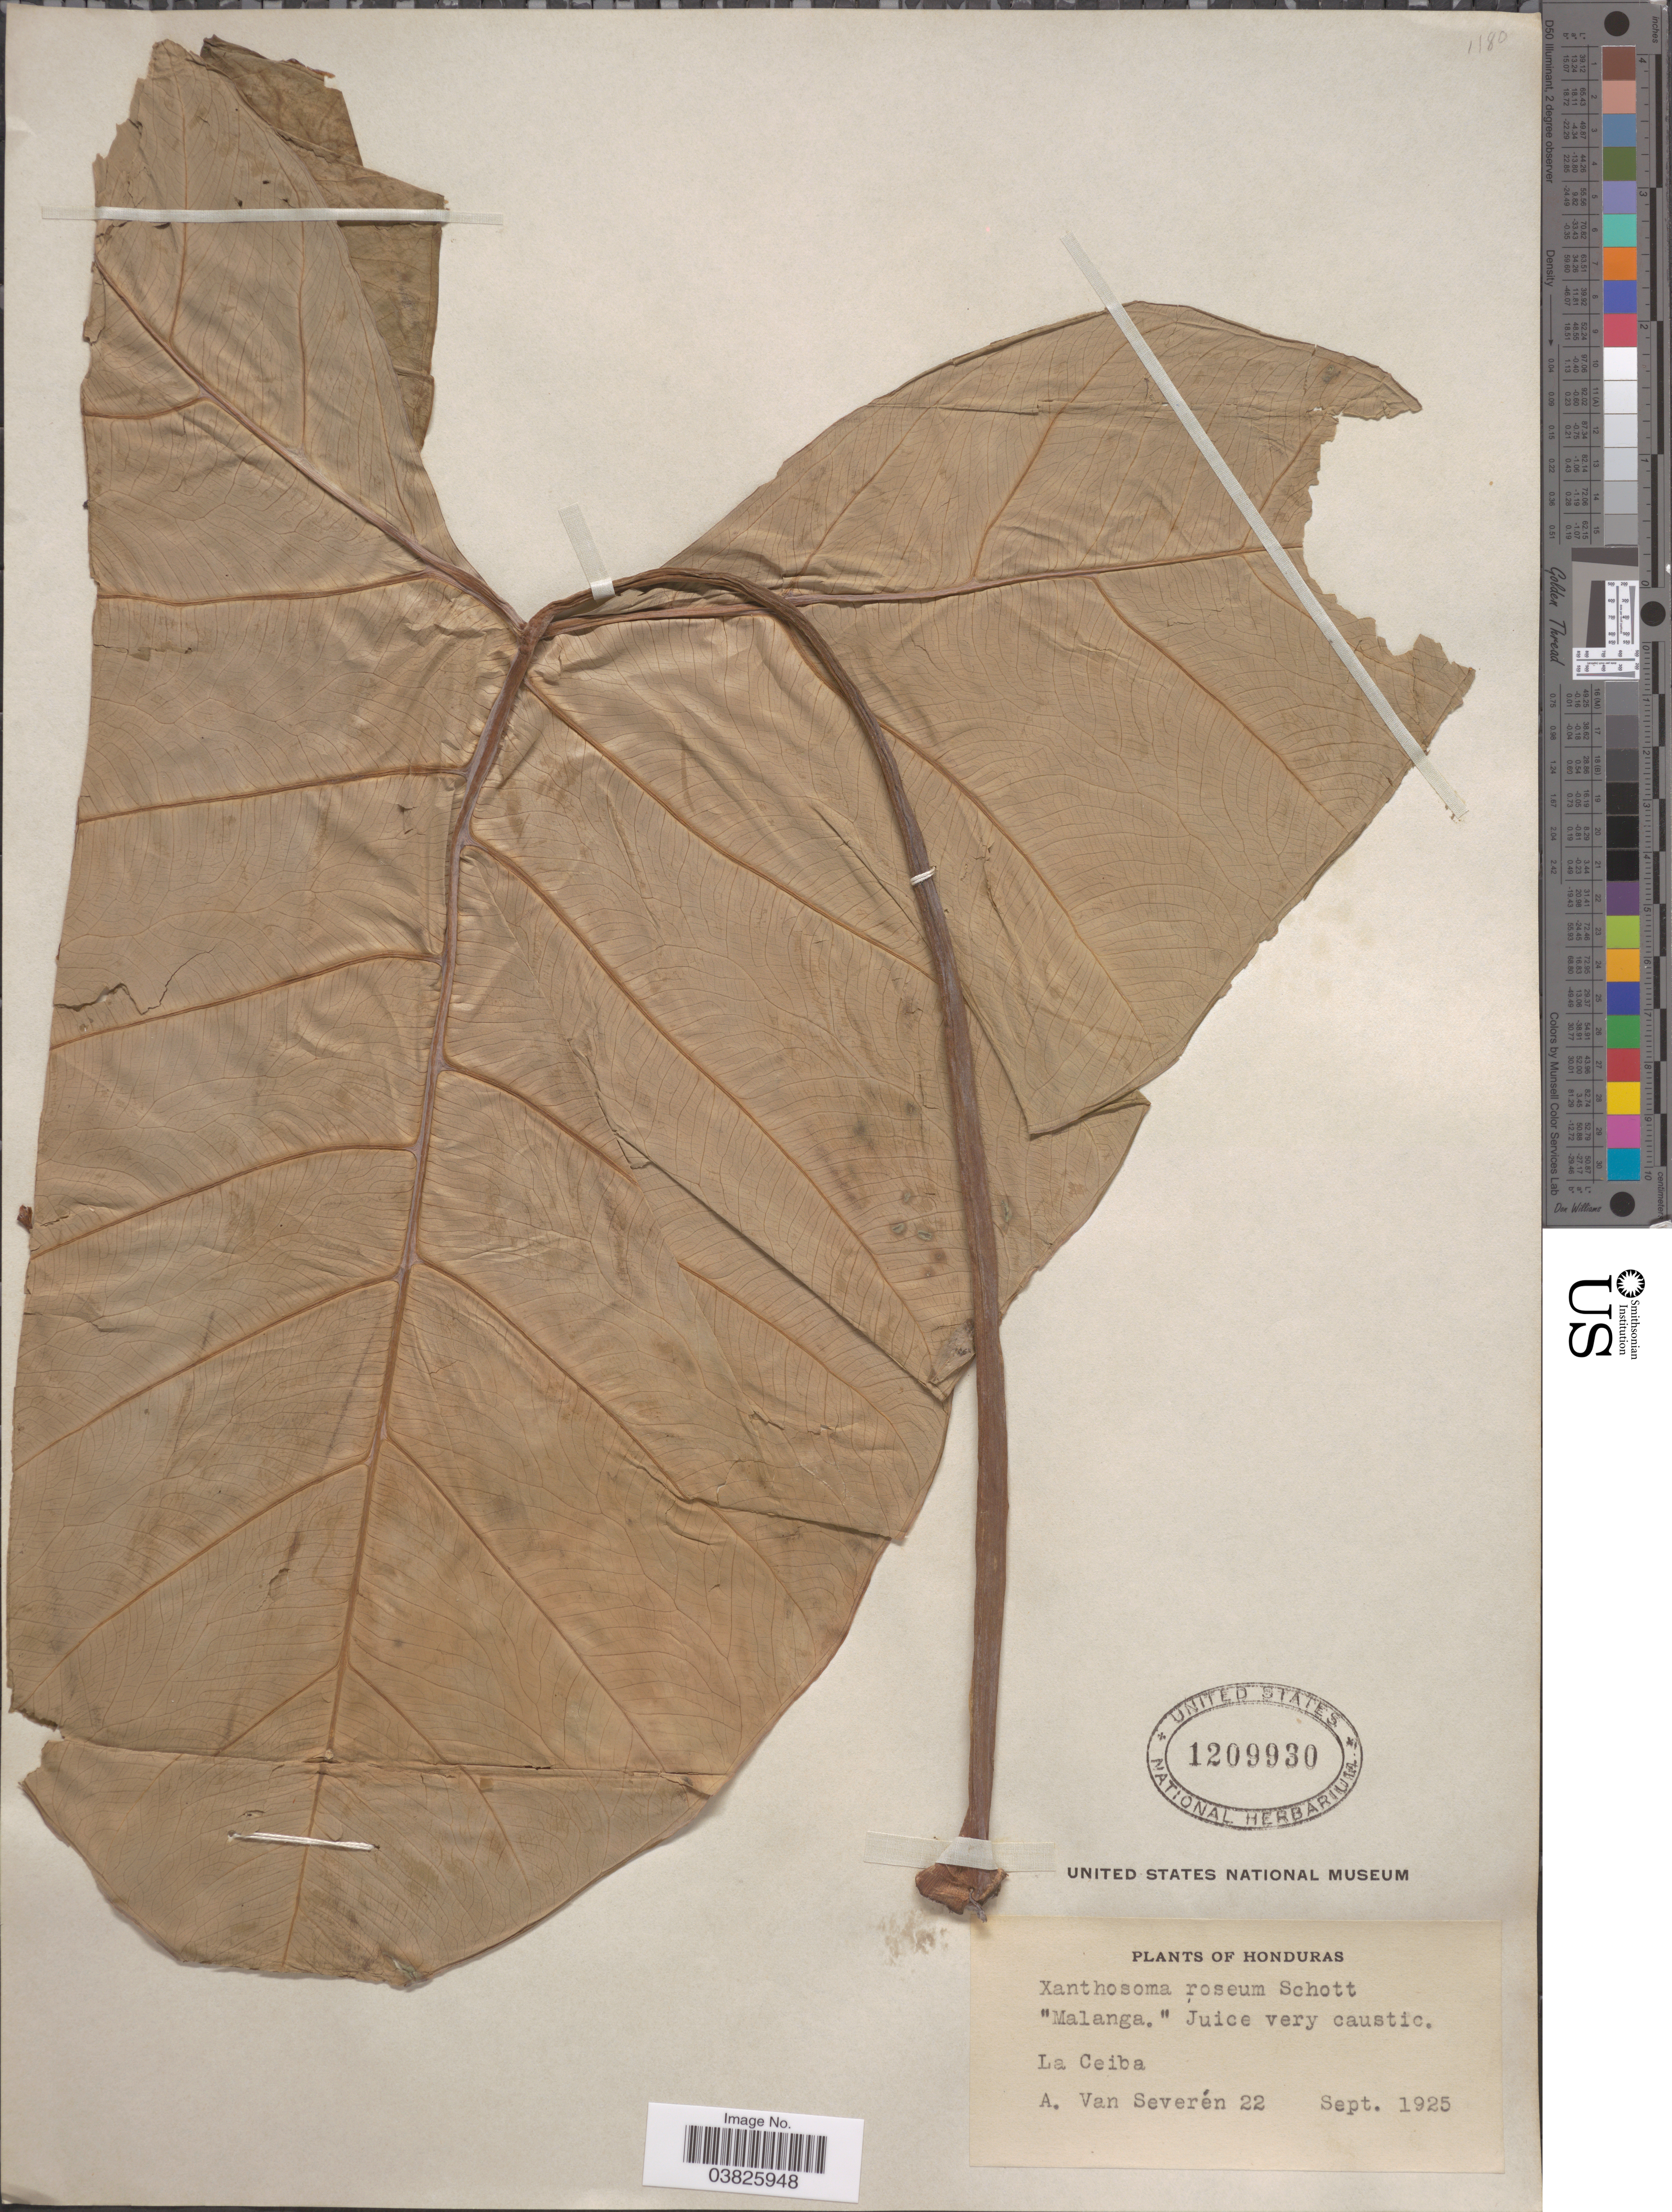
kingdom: Plantae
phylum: Tracheophyta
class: Liliopsida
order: Alismatales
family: Araceae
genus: Xanthosoma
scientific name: Xanthosoma roseum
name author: Schott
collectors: A. Van Severen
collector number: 22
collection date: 1925-09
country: Honduras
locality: La Ceiba.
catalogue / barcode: US 1209930